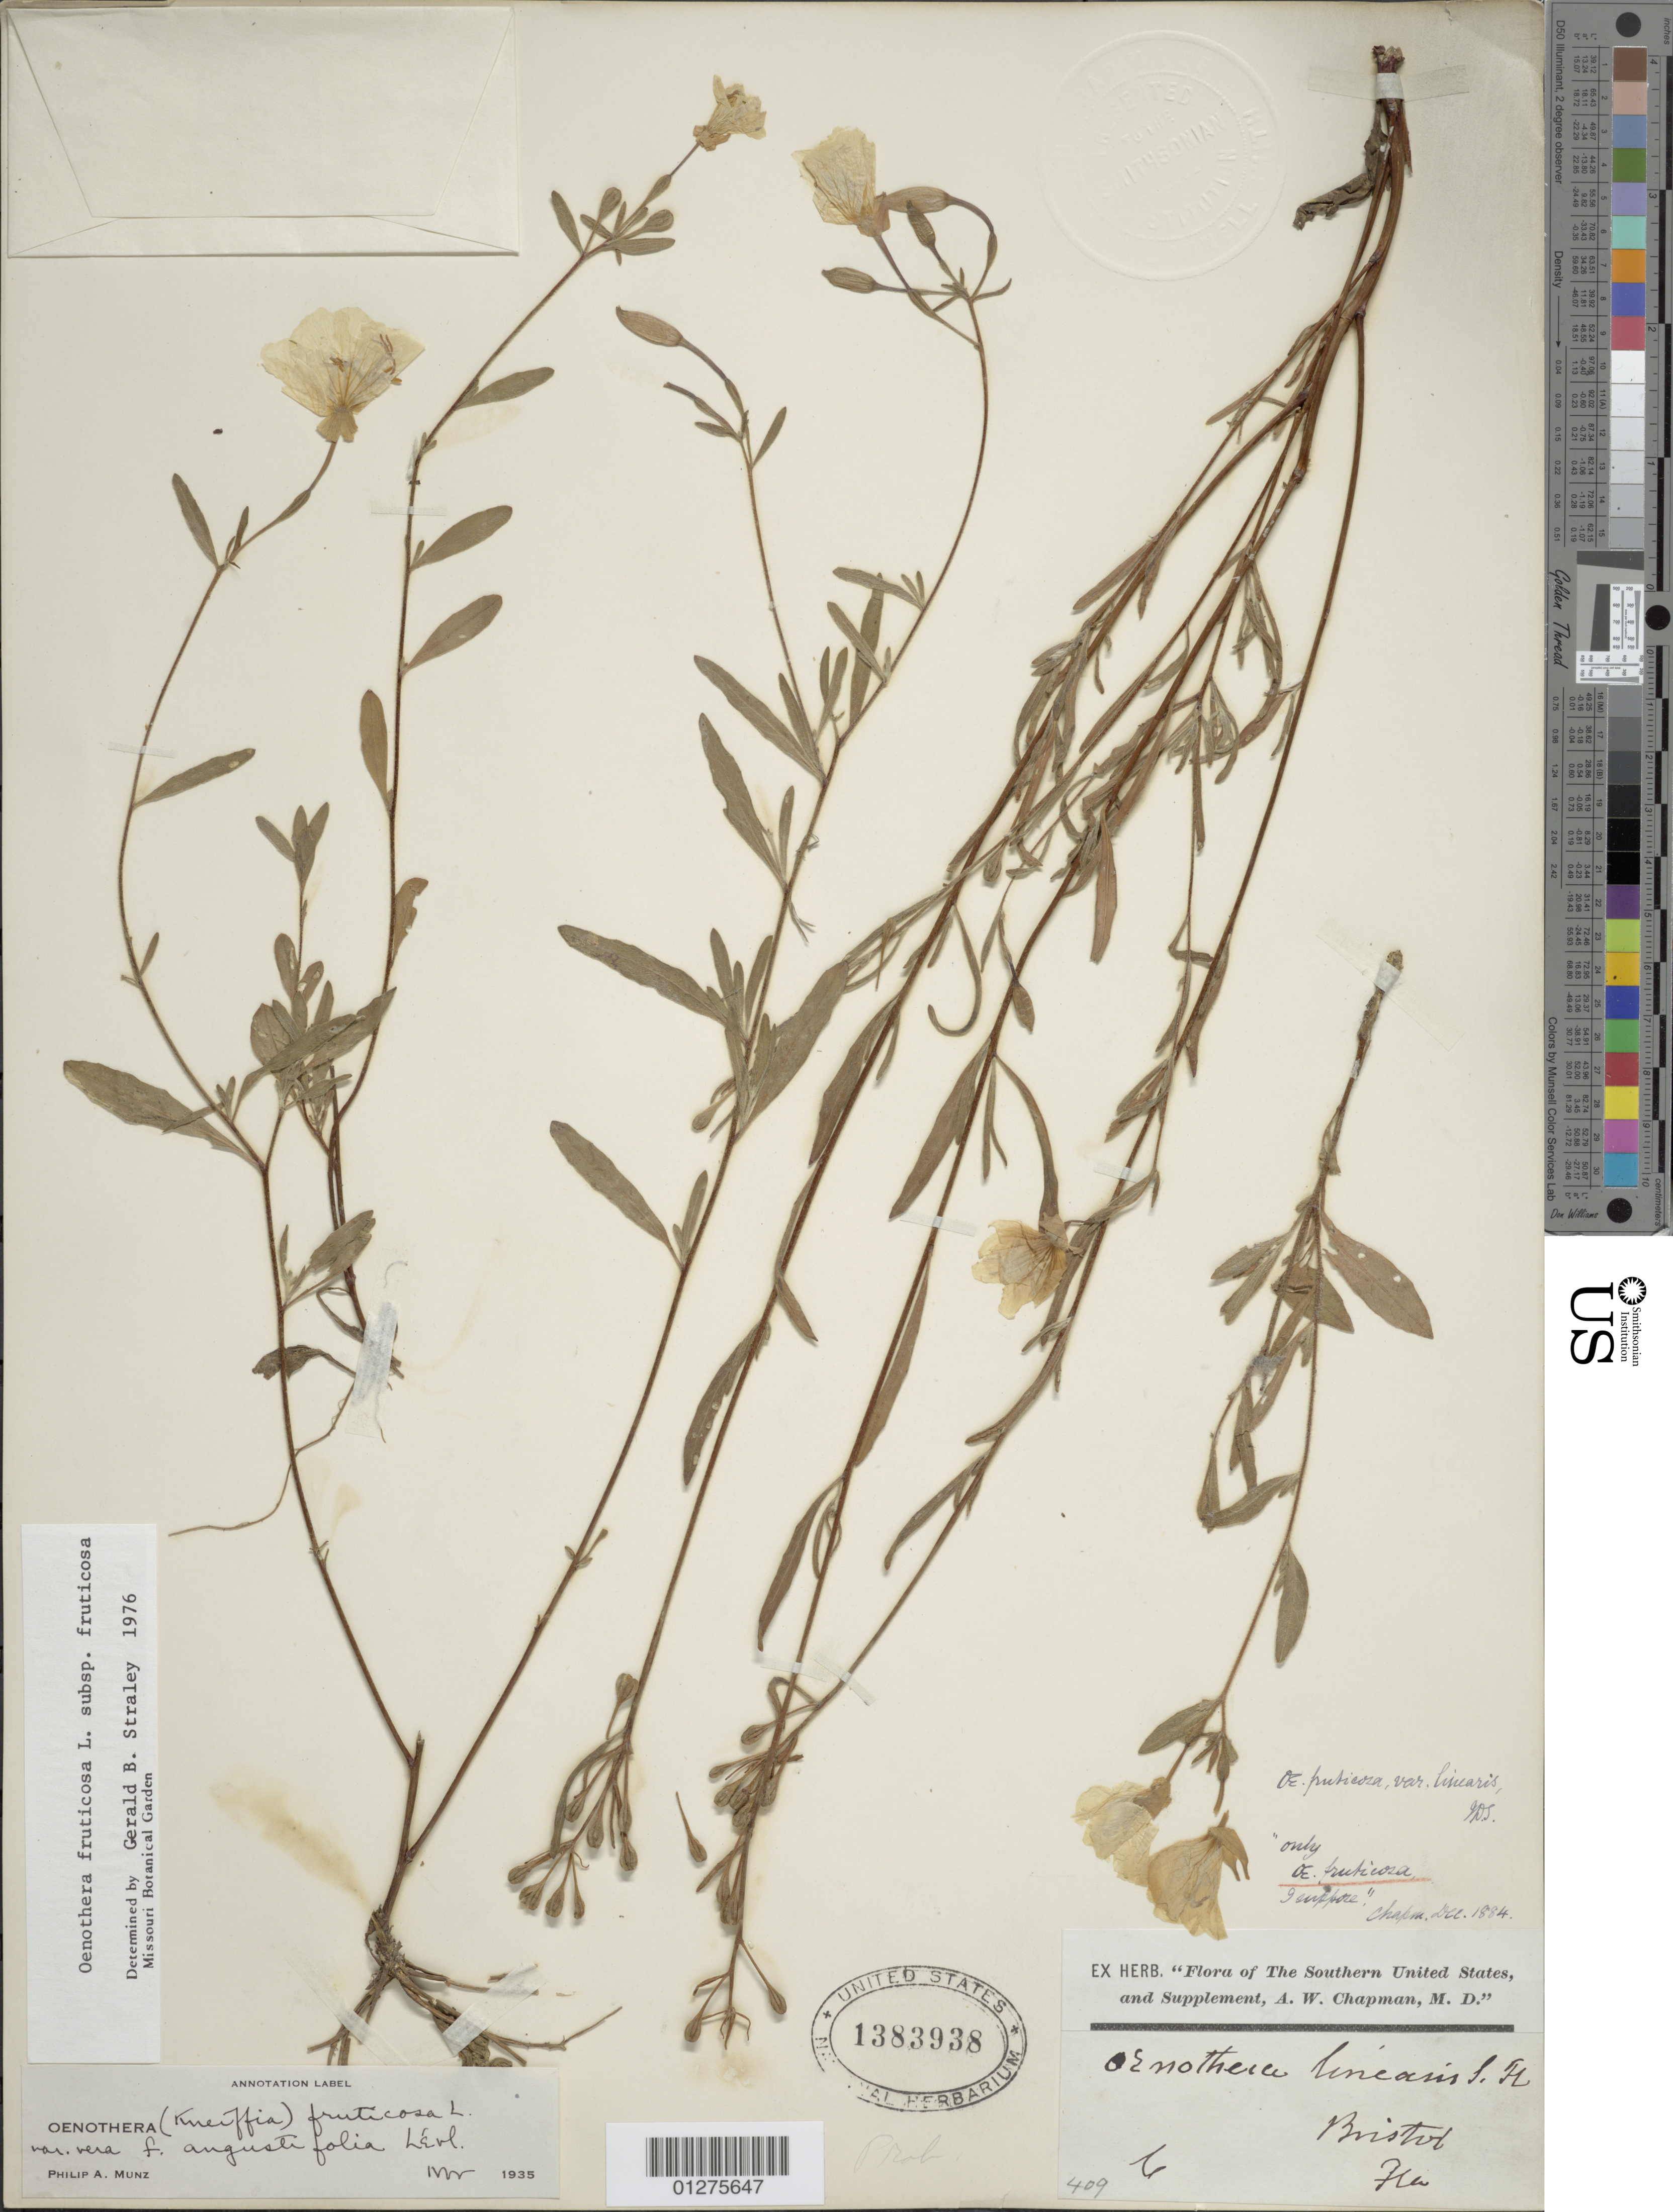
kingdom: Plantae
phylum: Tracheophyta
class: Magnoliopsida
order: Myrtales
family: Onagraceae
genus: Oenothera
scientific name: Oenothera fruticosa subsp. fruticosa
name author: L.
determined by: Straley, G. B.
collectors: A. W. Chapman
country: United States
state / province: Florida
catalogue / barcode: US 1383938